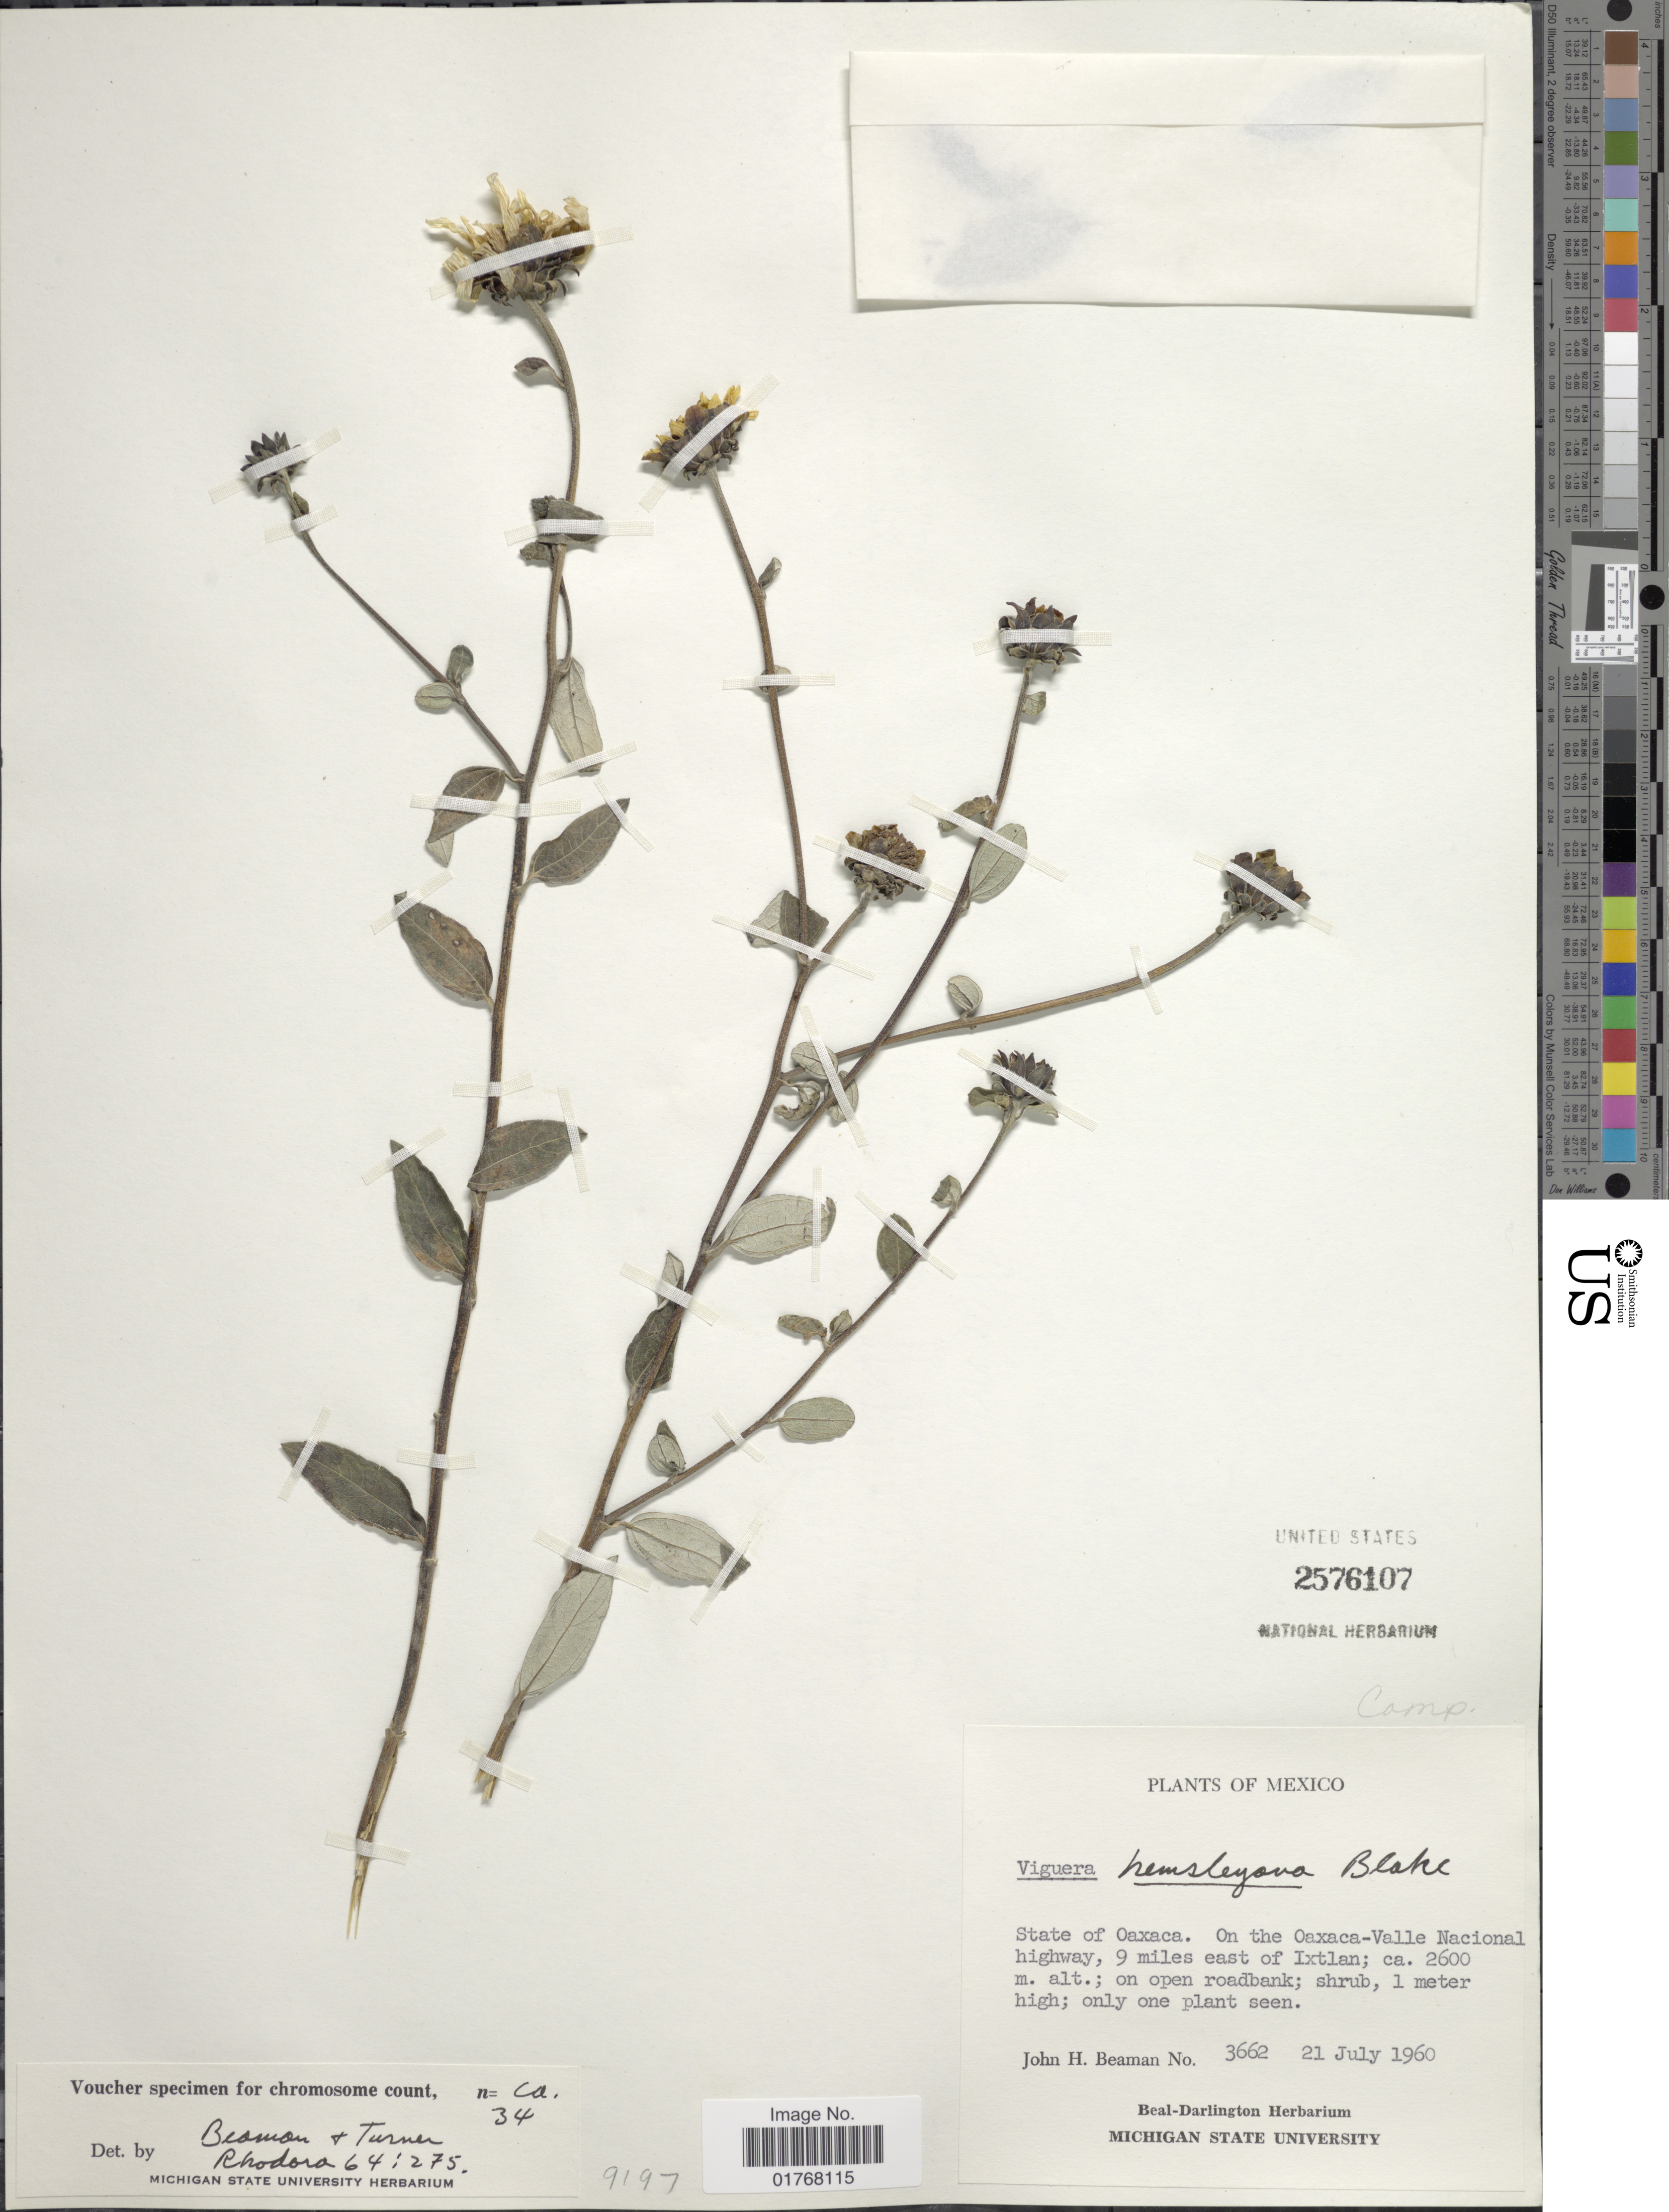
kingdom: Plantae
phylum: Tracheophyta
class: Magnoliopsida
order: Asterales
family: Asteraceae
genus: Viguiera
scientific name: Viguiera hemsleyana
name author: S.F. Blake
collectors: J. H. Beaman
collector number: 3662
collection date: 1960-07-21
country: Mexico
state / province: Oaxaca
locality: On the Oaxaca-Valle Nacional highway, 9 miles east of Ixtlan; ioen roadbank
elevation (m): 2600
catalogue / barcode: US 2576107